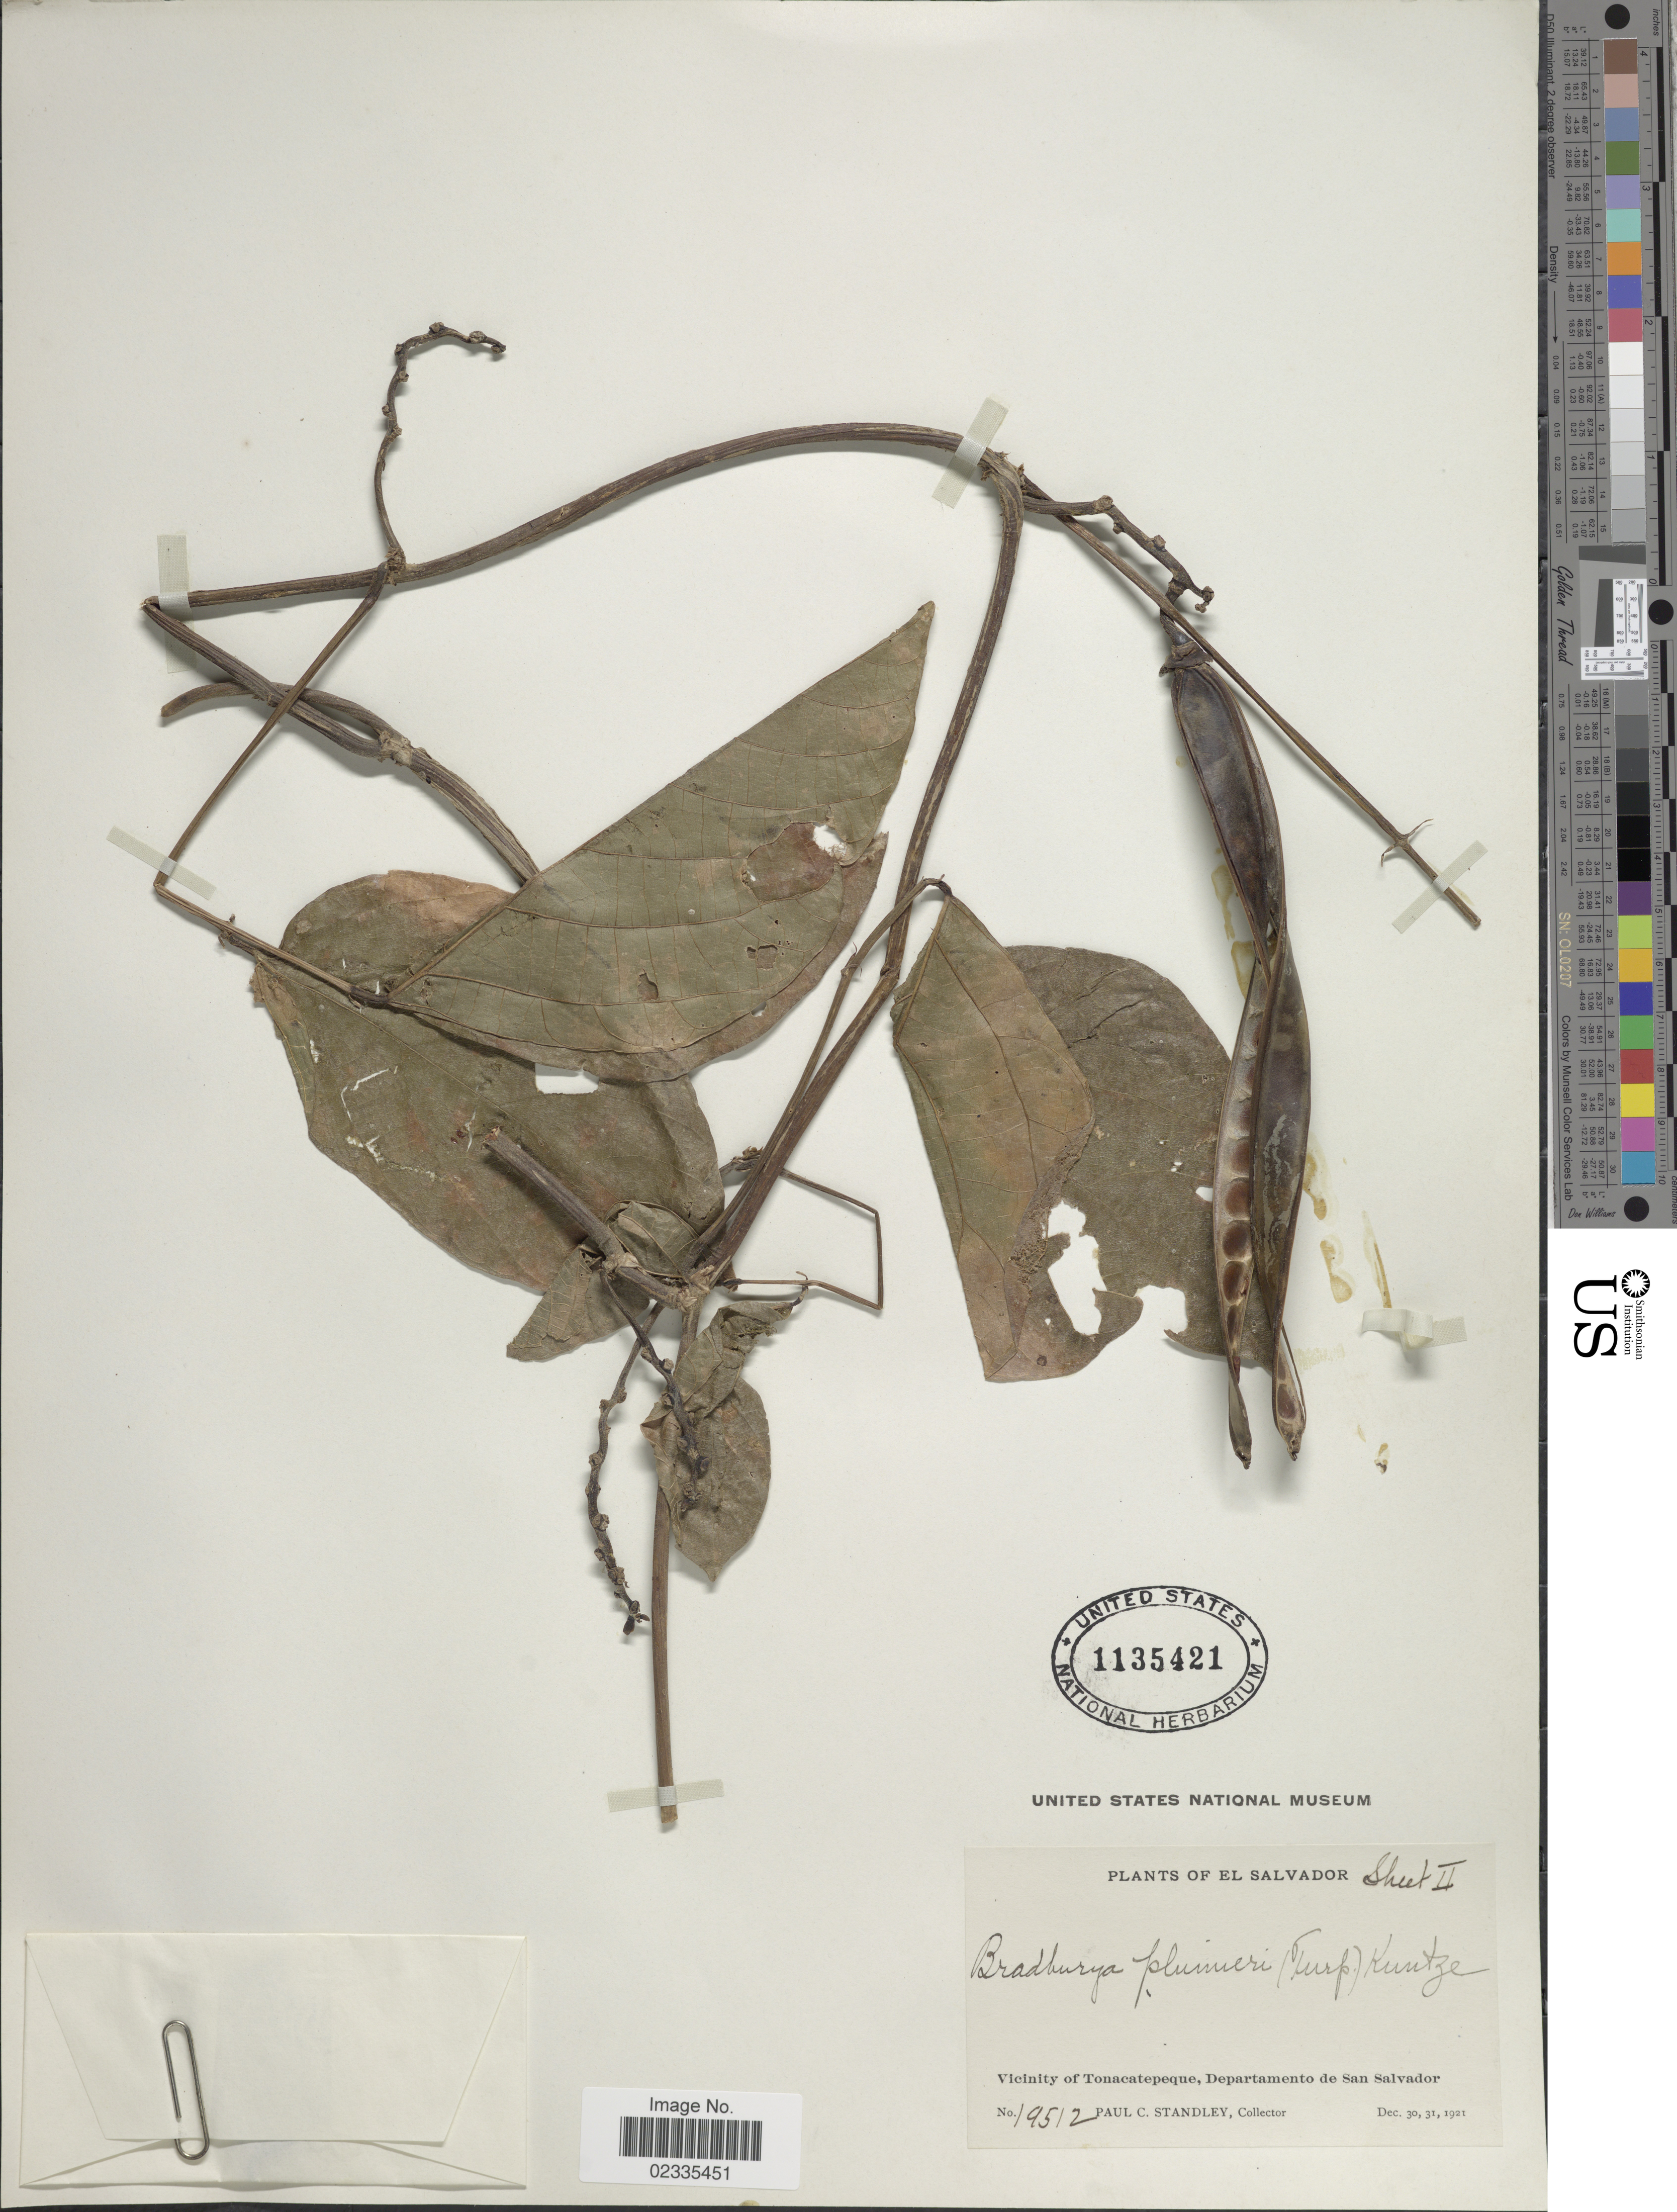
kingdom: Plantae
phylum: Tracheophyta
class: Magnoliopsida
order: Fabales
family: Fabaceae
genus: Centrosema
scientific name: Centrosema plumieri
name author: (Turpin ex Pers.) Benth.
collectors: P. C. Standley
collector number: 19512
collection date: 1921-12-30/1921-12-31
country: El Salvador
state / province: San Salvador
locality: Vicinity of Tonacatepeque, Departamento de San Salvador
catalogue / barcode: US 1135421